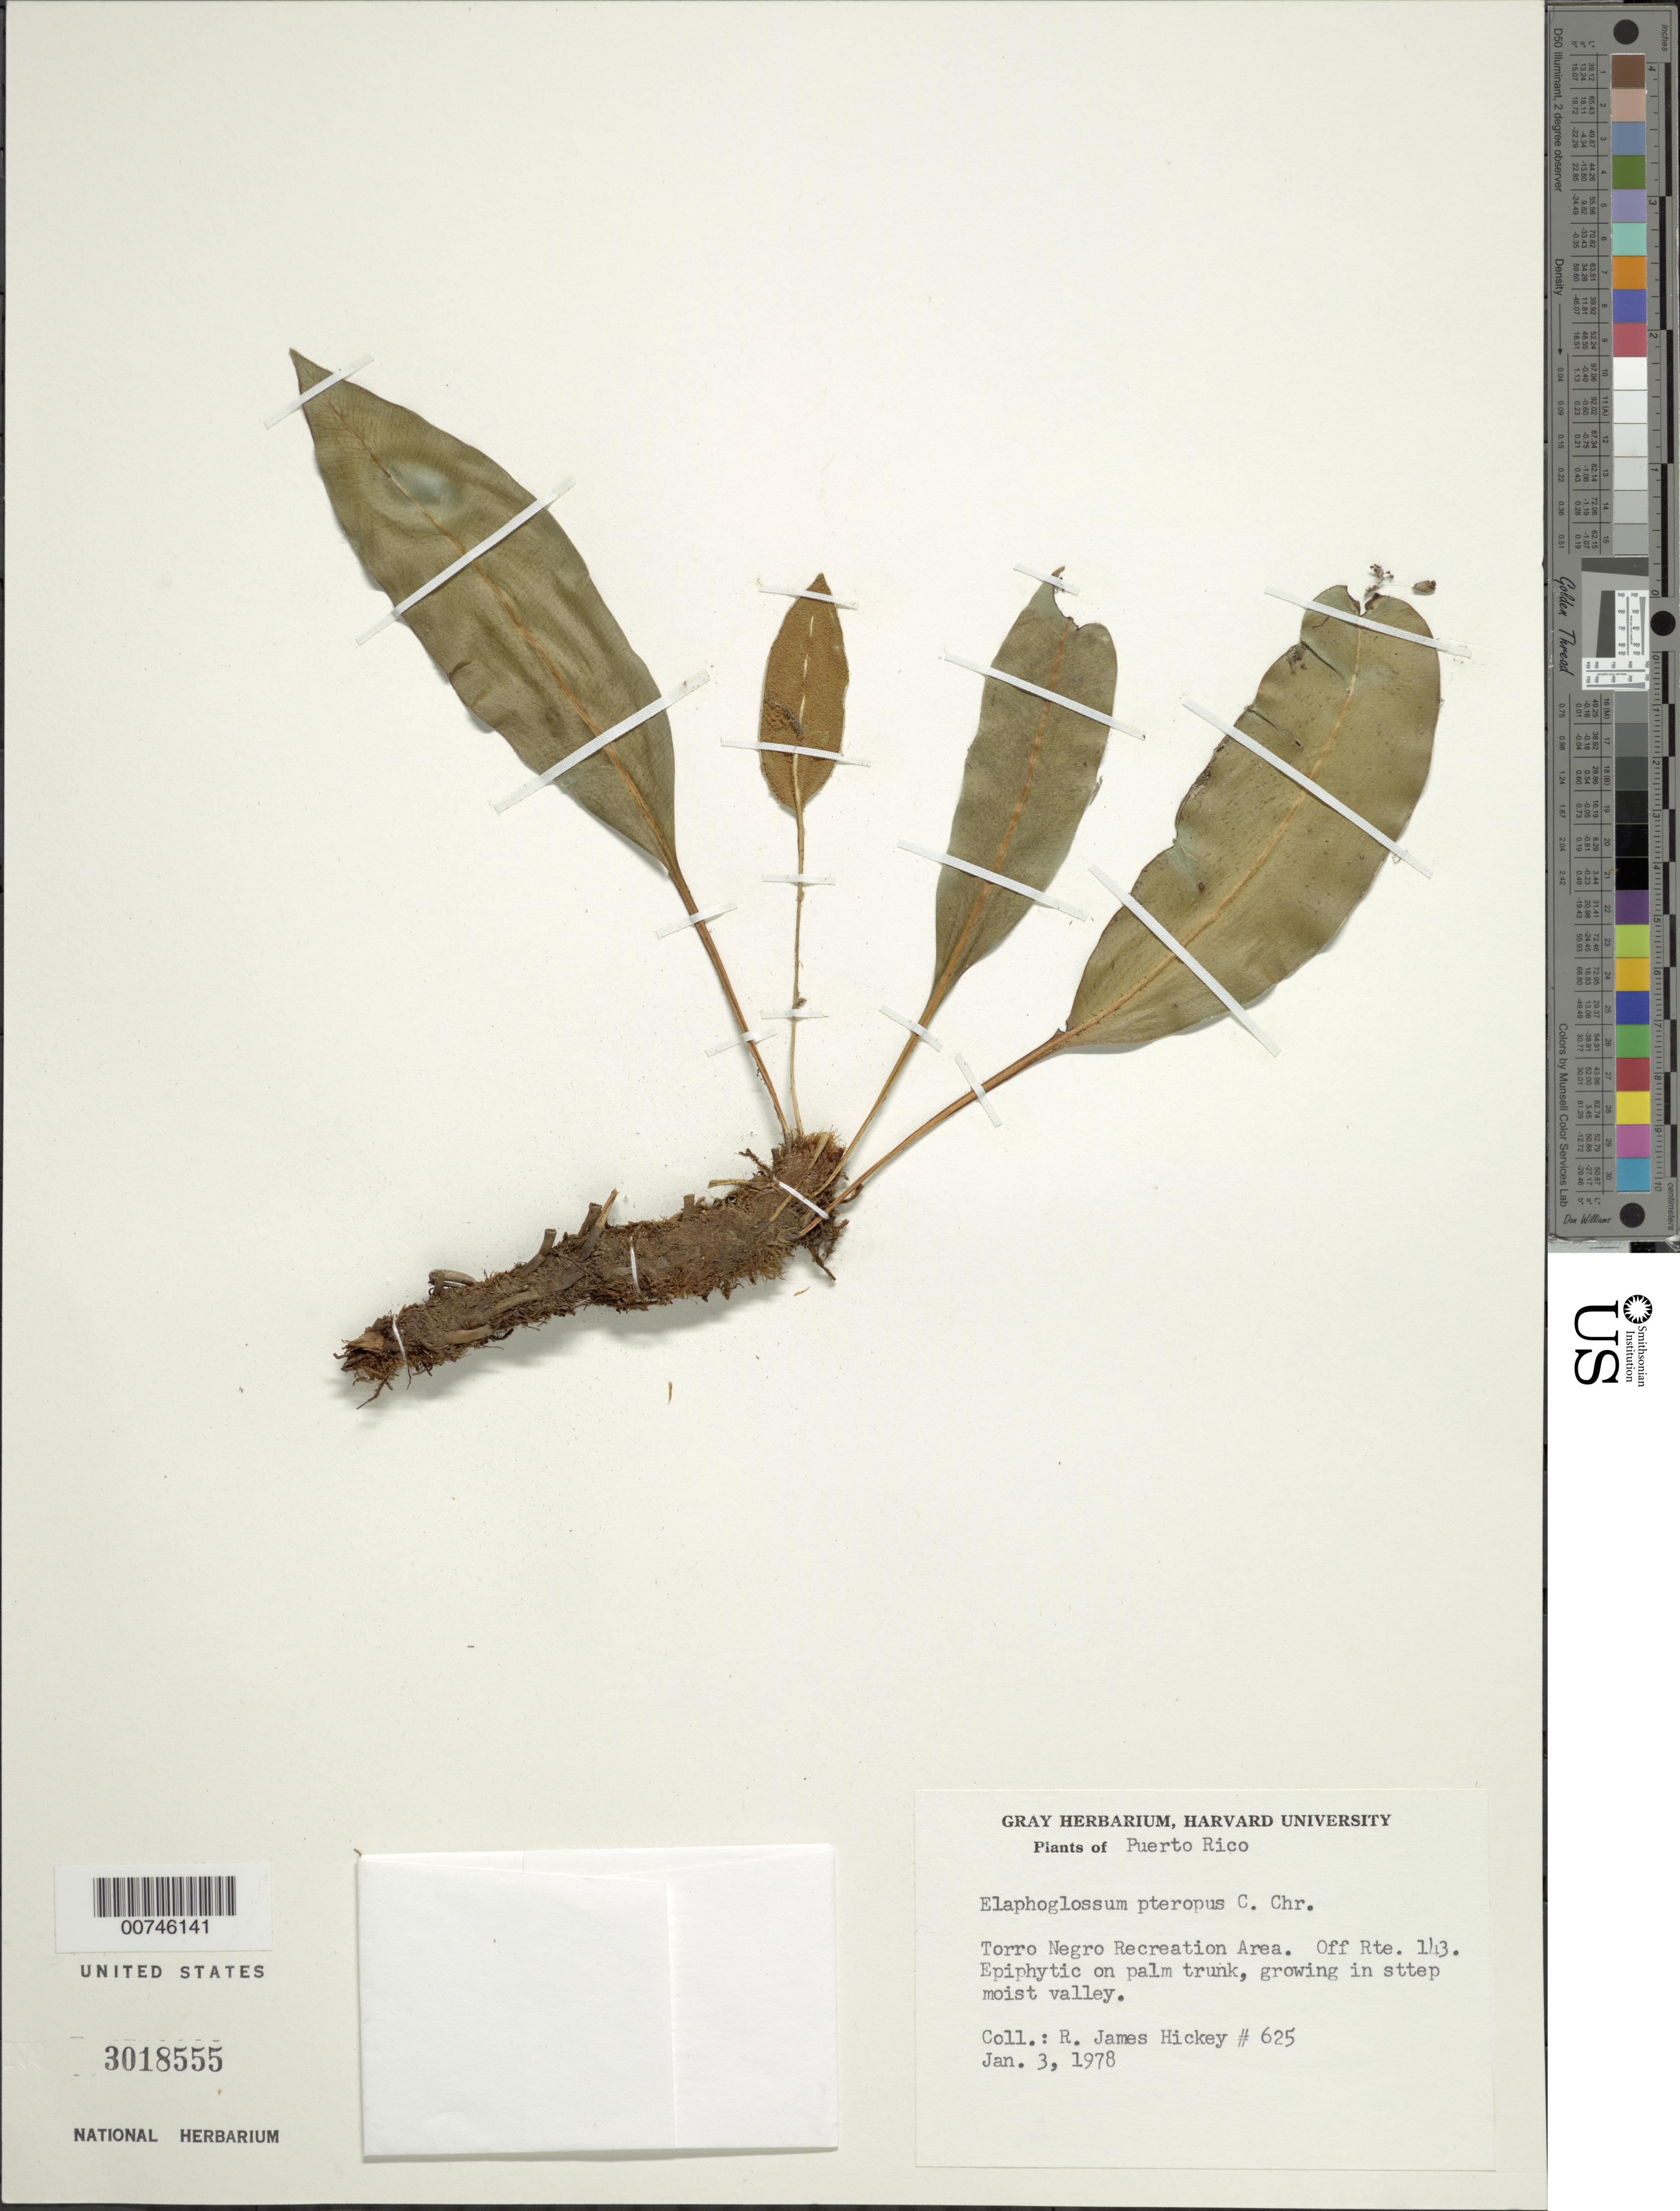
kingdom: Plantae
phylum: Tracheophyta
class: Polypodiopsida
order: Polypodiales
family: Dryopteridaceae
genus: Elaphoglossum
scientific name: Elaphoglossum pteropus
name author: C. Chr.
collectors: R. J. Hickey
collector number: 625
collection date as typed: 03 Jan 1978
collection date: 1978-01-03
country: Puerto Rico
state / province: Villalba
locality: Toro Negro Recreation Area. Off Rte. 143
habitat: Epiphytic on palm trunk, growing in steep moist valley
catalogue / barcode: US 3018555